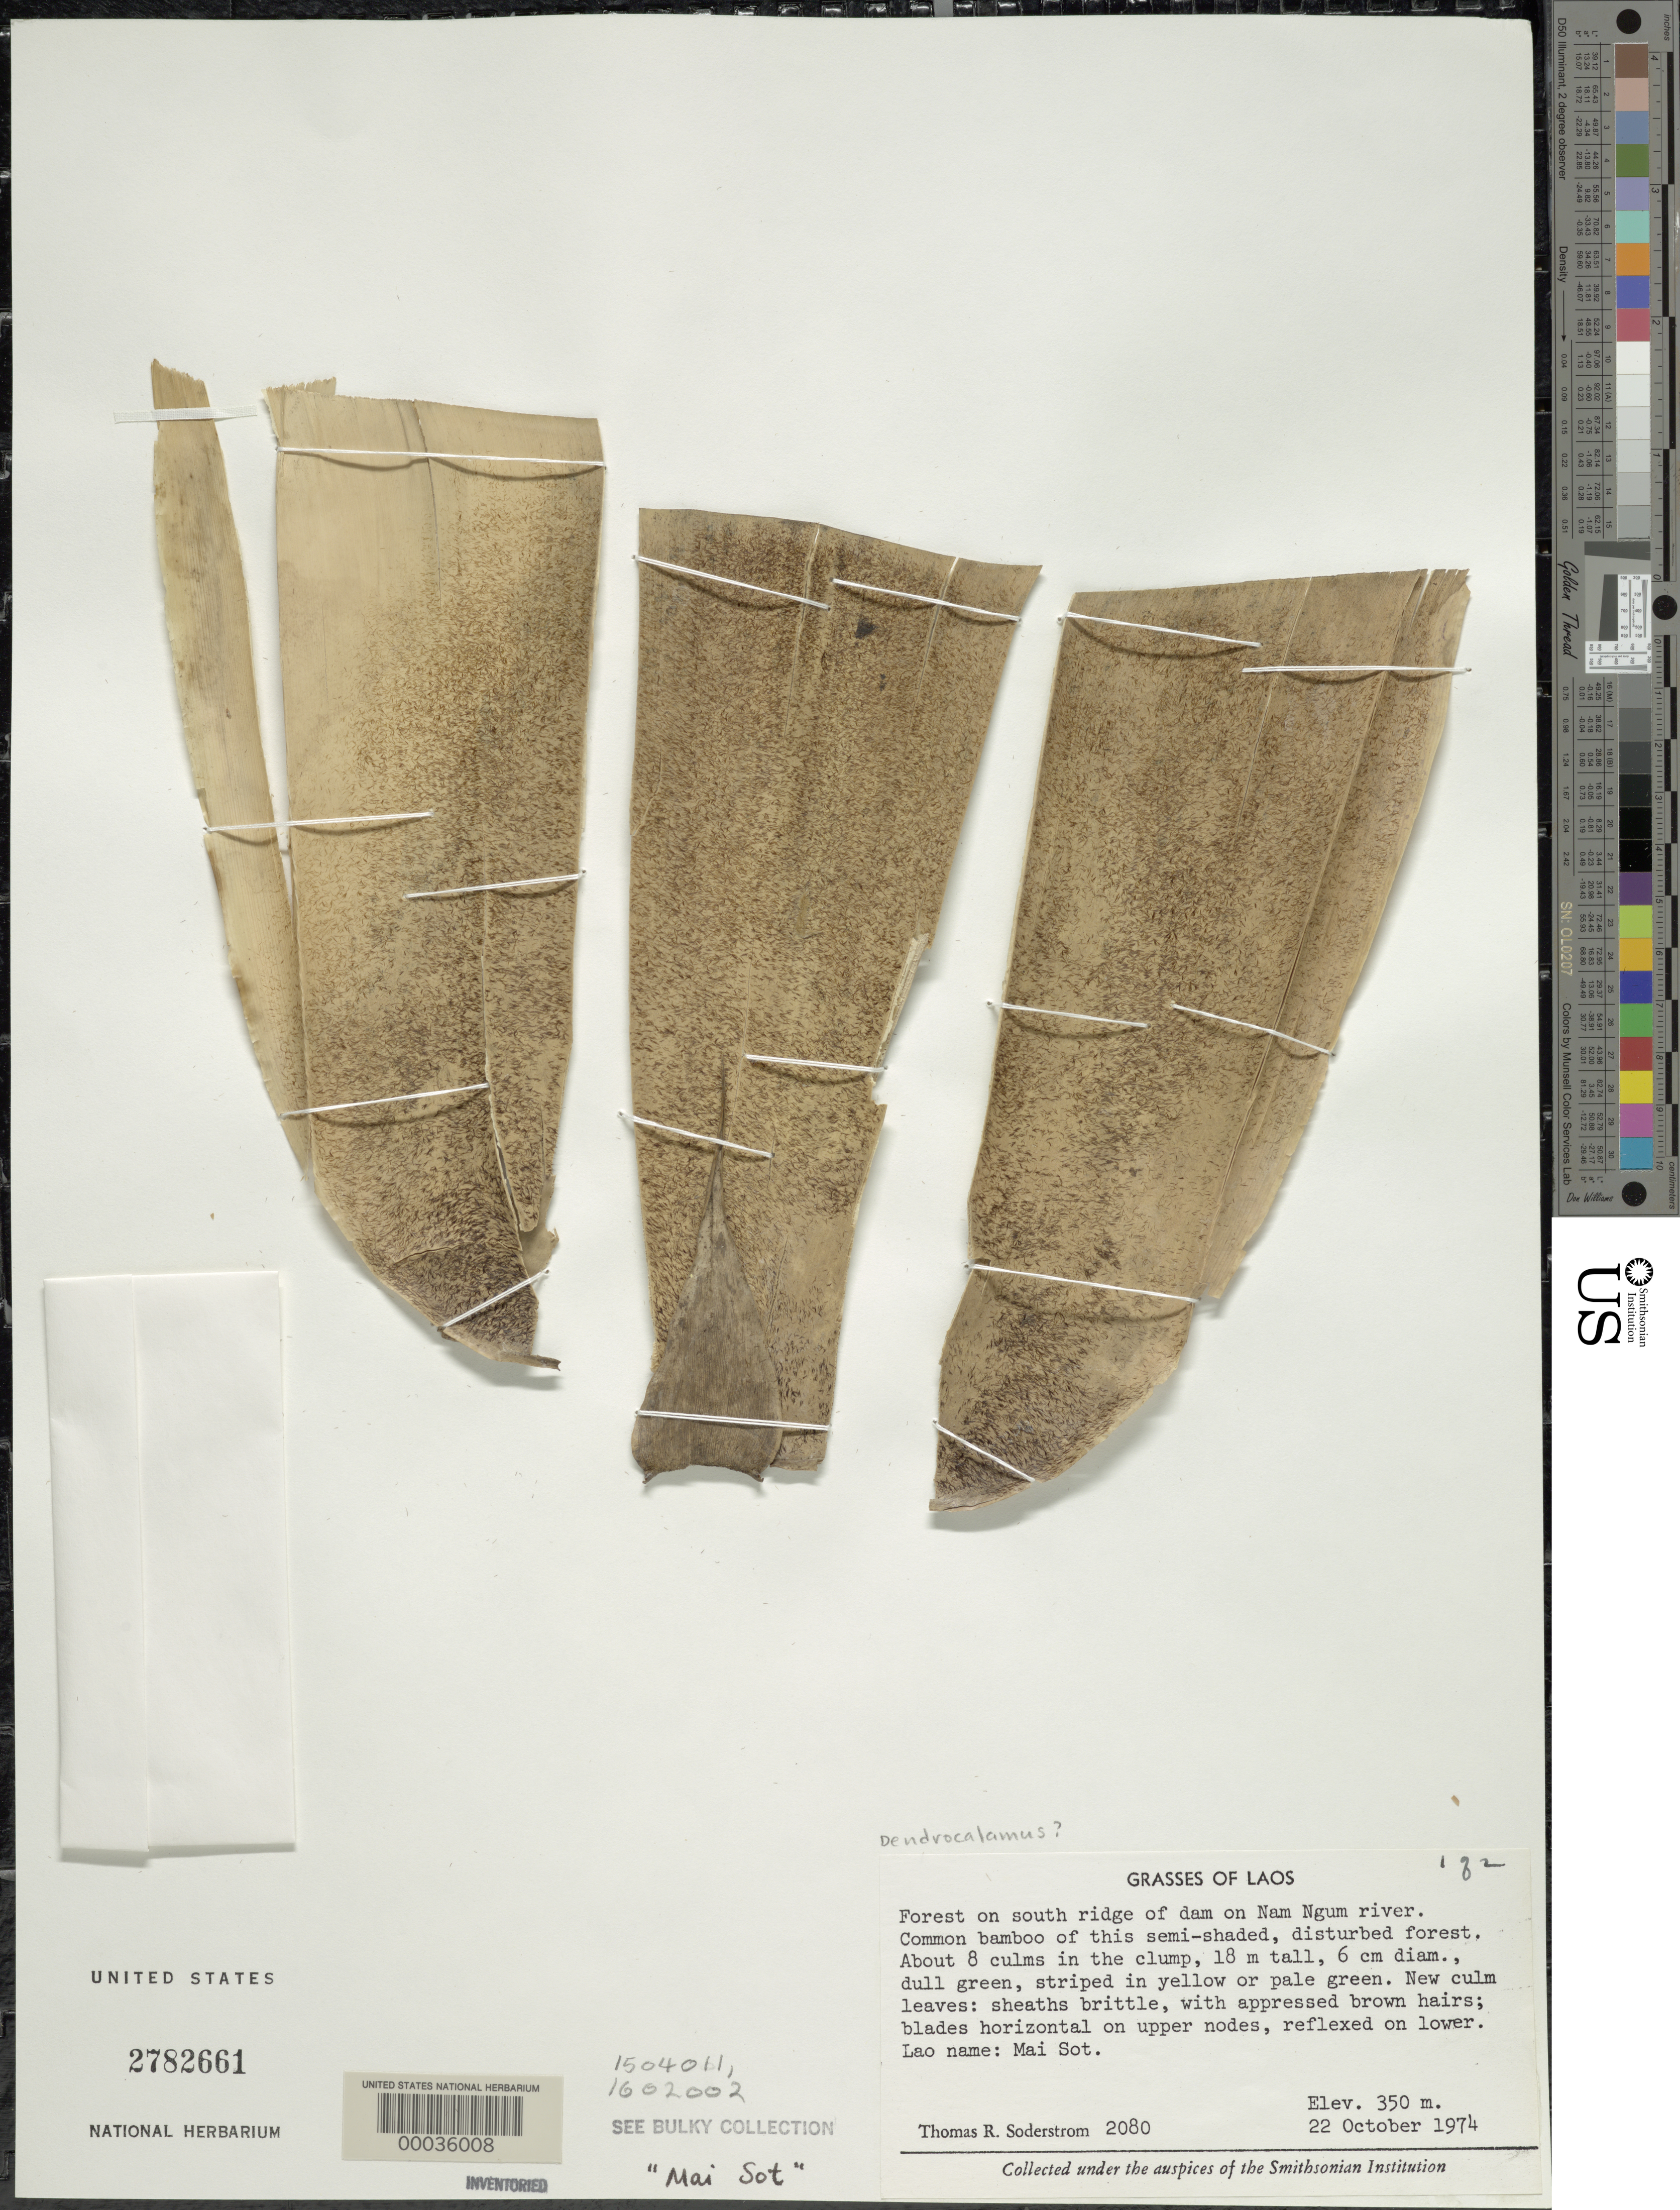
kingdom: Plantae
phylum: Tracheophyta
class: Liliopsida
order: Poales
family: Poaceae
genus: Dendrocalamus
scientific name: Dendrocalamus sp.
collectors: T. R. Soderstrom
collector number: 2080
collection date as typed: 22 Oct 1974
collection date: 1974-10-22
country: Laos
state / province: Viangchan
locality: Nam Ngum River, forest on south ridge of dam on Nam Ngum River.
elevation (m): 350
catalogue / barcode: US 2782661